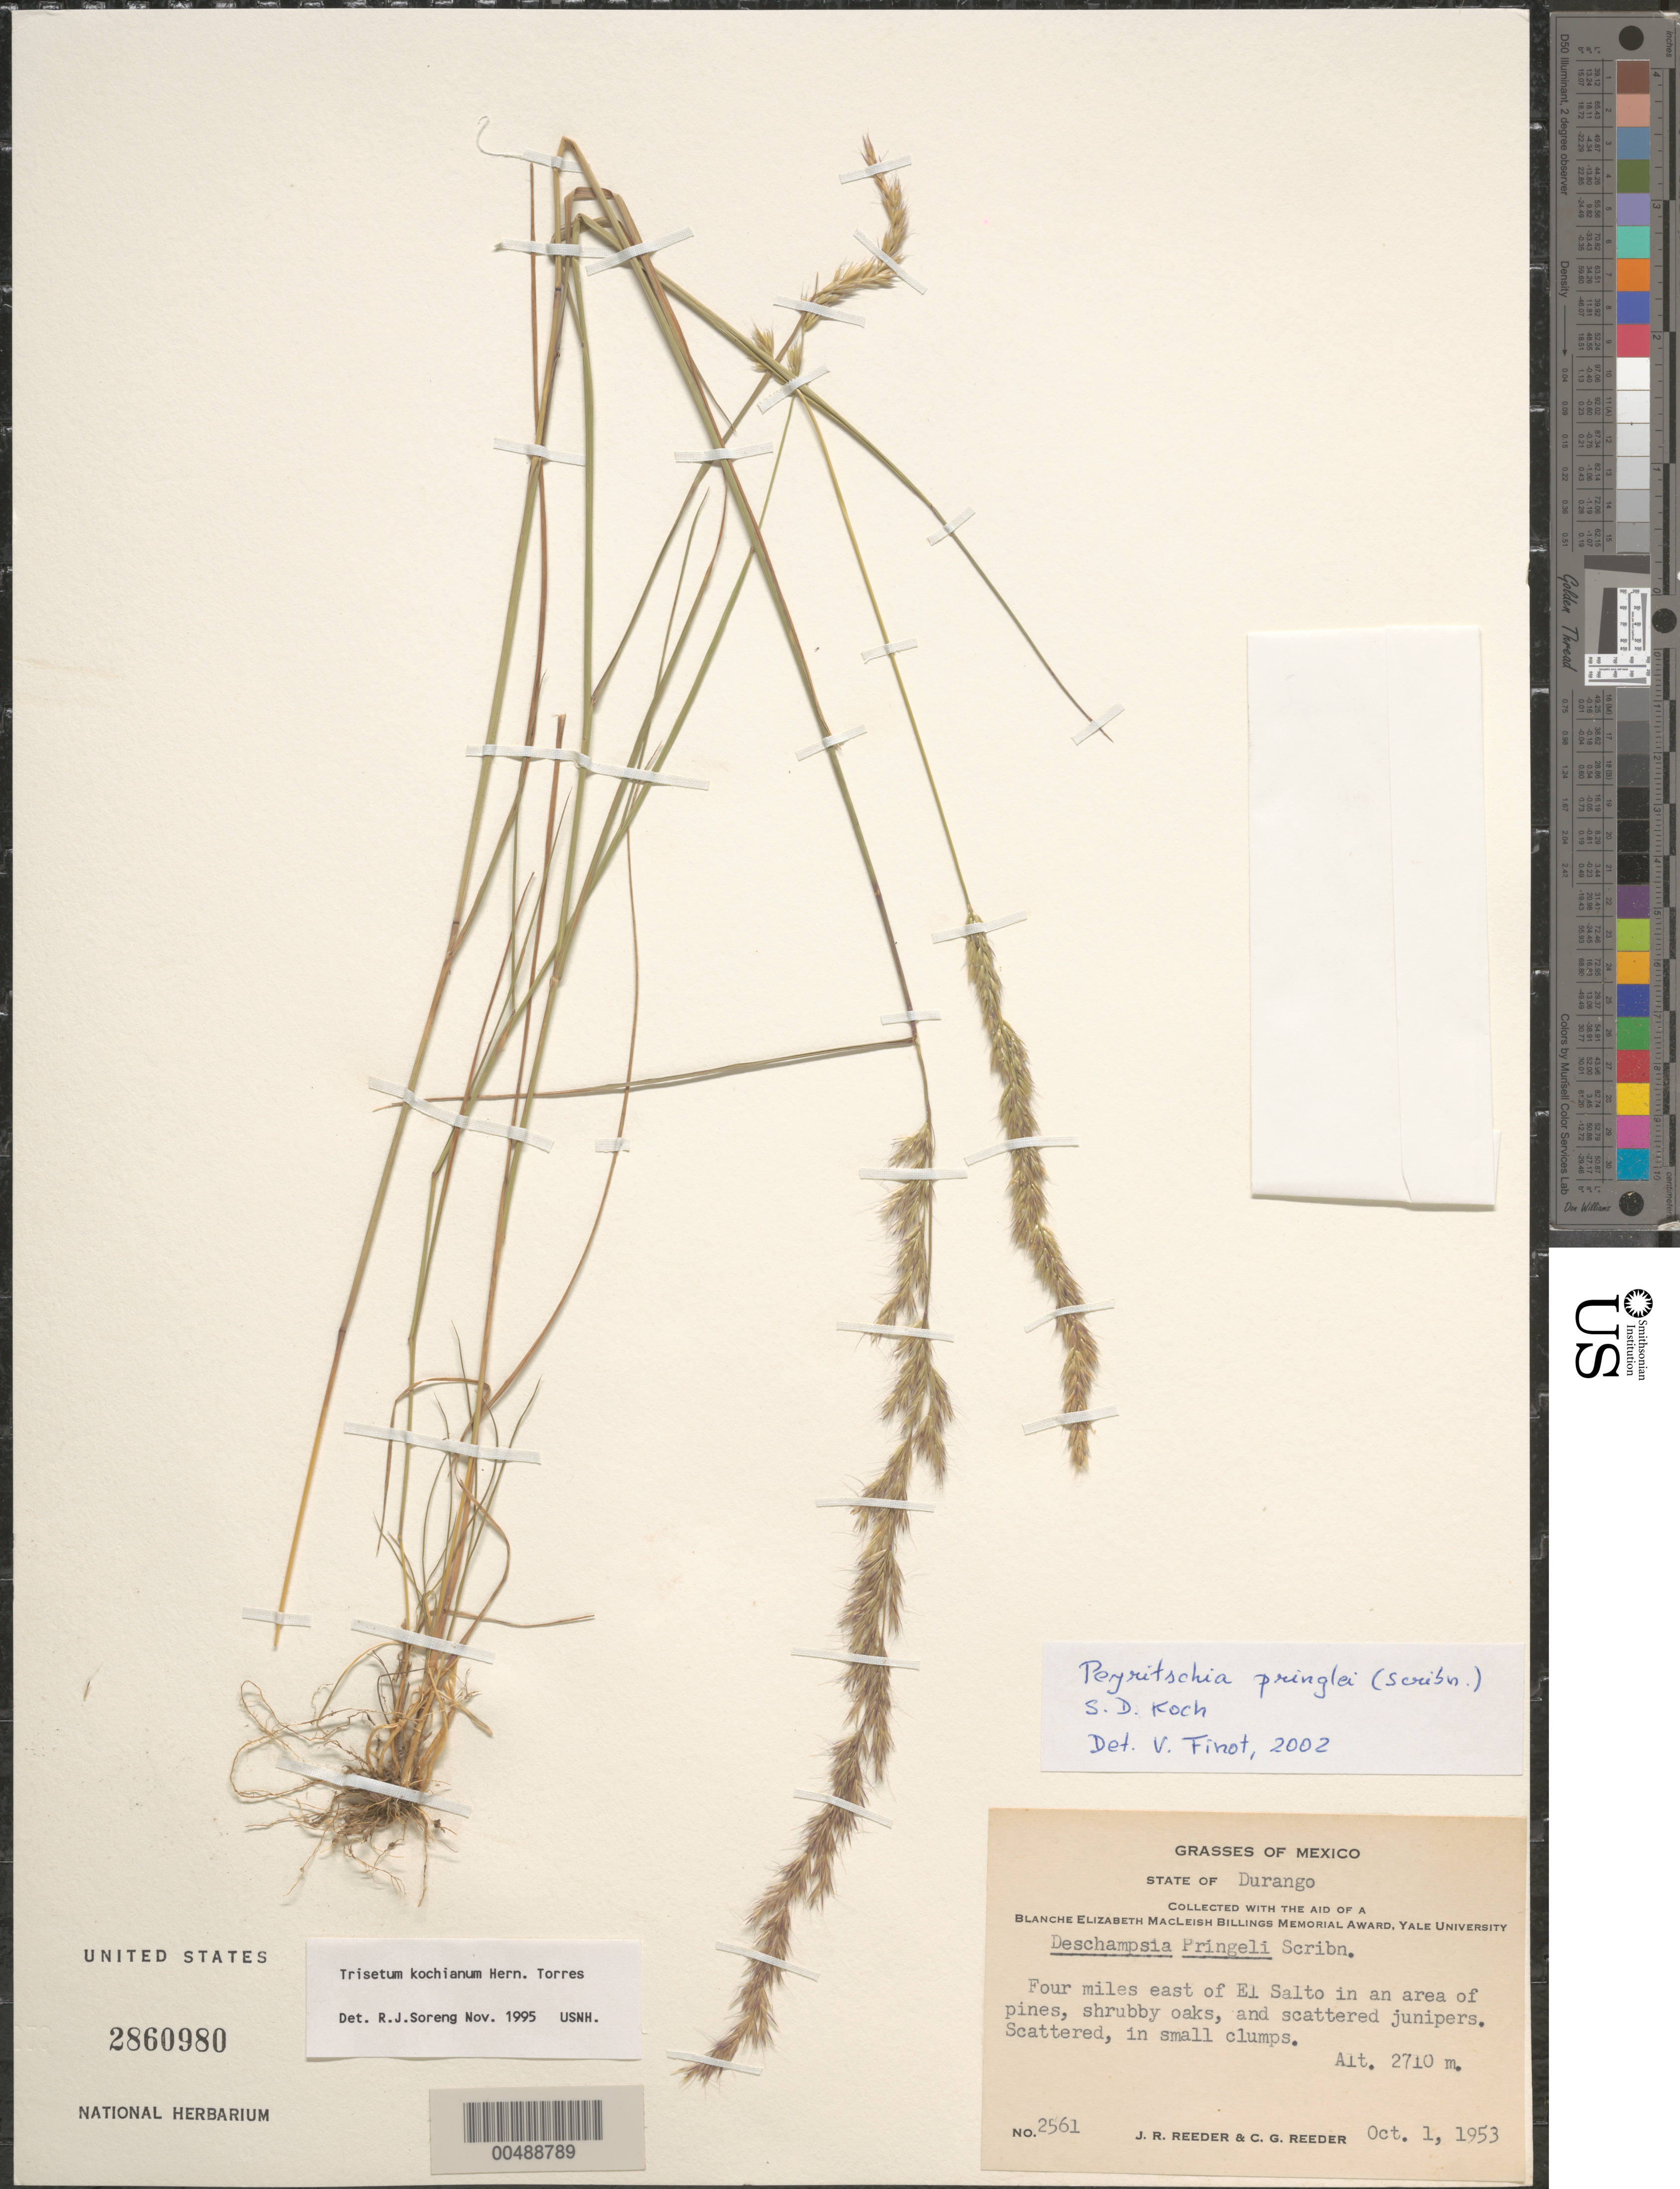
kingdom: Plantae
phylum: Tracheophyta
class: Liliopsida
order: Poales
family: Poaceae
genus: Peyritschia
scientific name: Peyritschia pringlei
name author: (Scribn.) S.D. Koch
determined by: Finot, V. L.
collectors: J. R. Reeder & C. G. Reeder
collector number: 2561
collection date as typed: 1 Oct 1953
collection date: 1953-10-01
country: Mexico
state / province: Durango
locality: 4 mi E of El Salto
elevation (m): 2710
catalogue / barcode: US 2860980